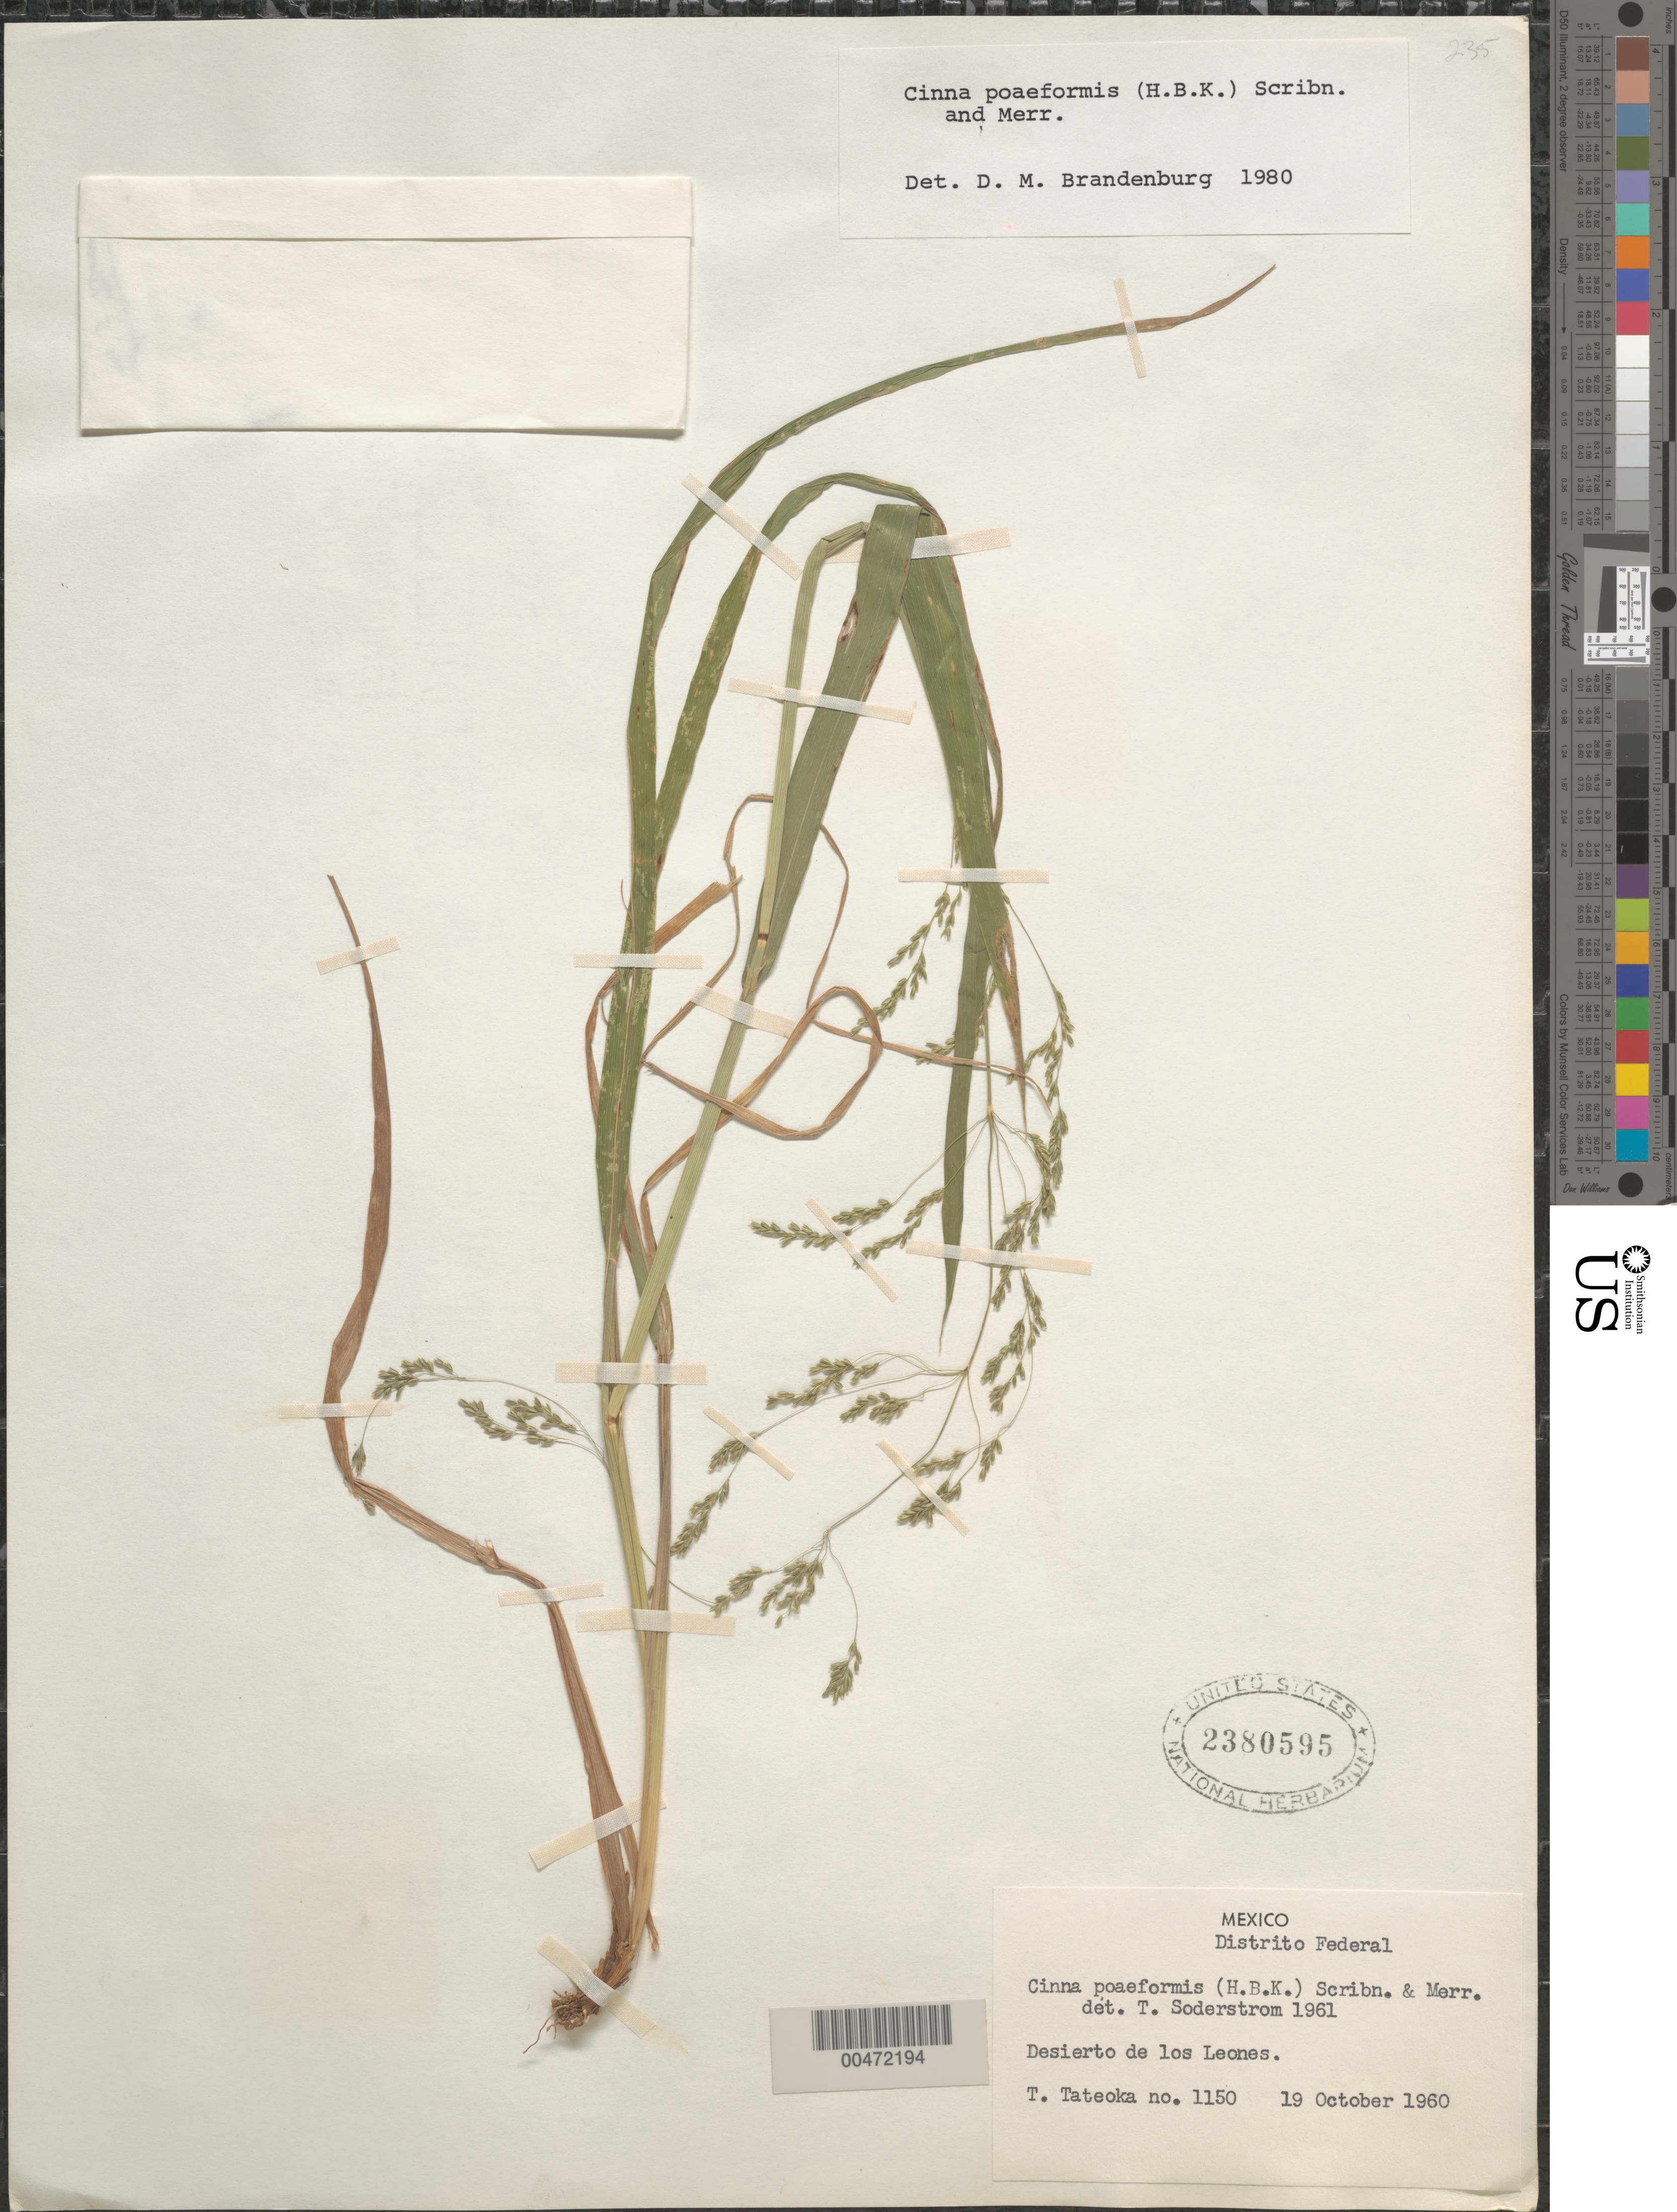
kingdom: Plantae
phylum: Tracheophyta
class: Liliopsida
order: Poales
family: Poaceae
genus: Cinna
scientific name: Cinna poiformis (Kunth) Scribn. & Merr.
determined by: Brandenburg, D. M.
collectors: T. Tateoka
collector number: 1150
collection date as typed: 19 Oct 1960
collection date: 1960-10-19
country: Mexico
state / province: Distrito Federal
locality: Desierto de Los Leones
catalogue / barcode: US 2380595